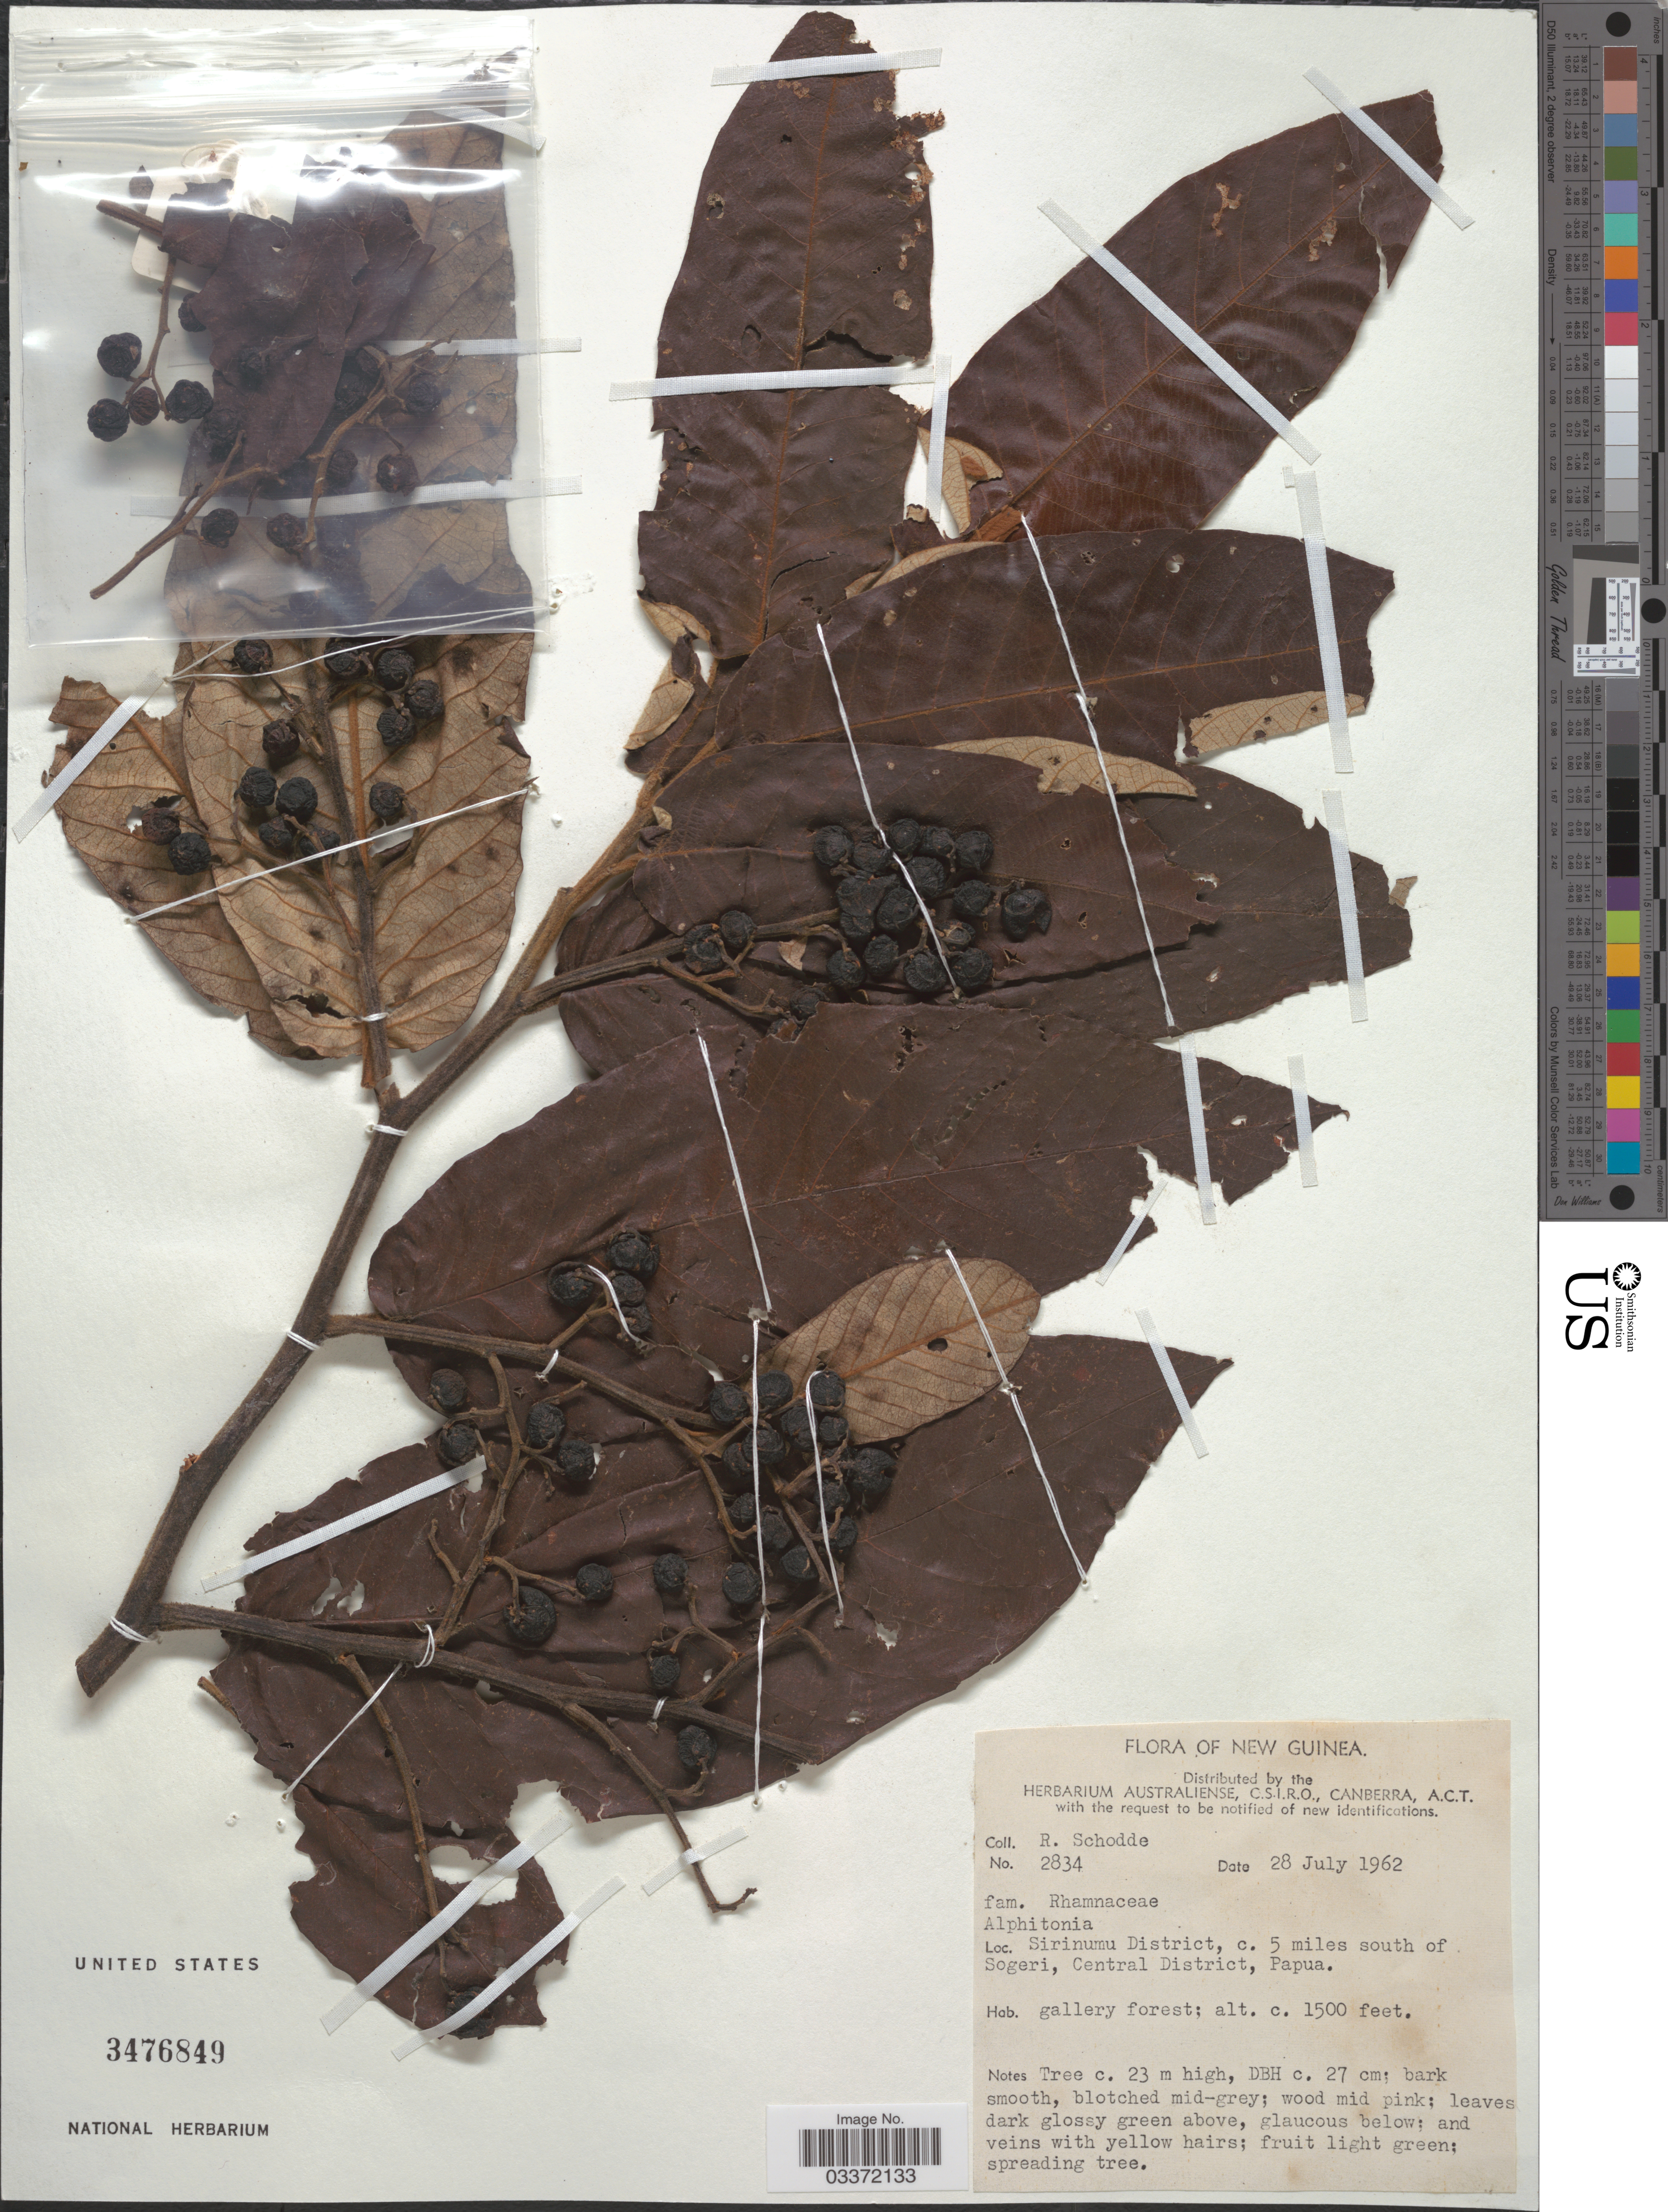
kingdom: Plantae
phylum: Tracheophyta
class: Magnoliopsida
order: Rosales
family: Rhamnaceae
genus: Alphitonia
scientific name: Alphitonia sp.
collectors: R. Schodde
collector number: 2834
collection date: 1962-07-28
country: Papua New Guinea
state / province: Central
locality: New Guinea, Sirinumu District, c. 5 miles south of Sogeri, Central District, Papua.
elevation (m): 457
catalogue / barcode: US 3476849